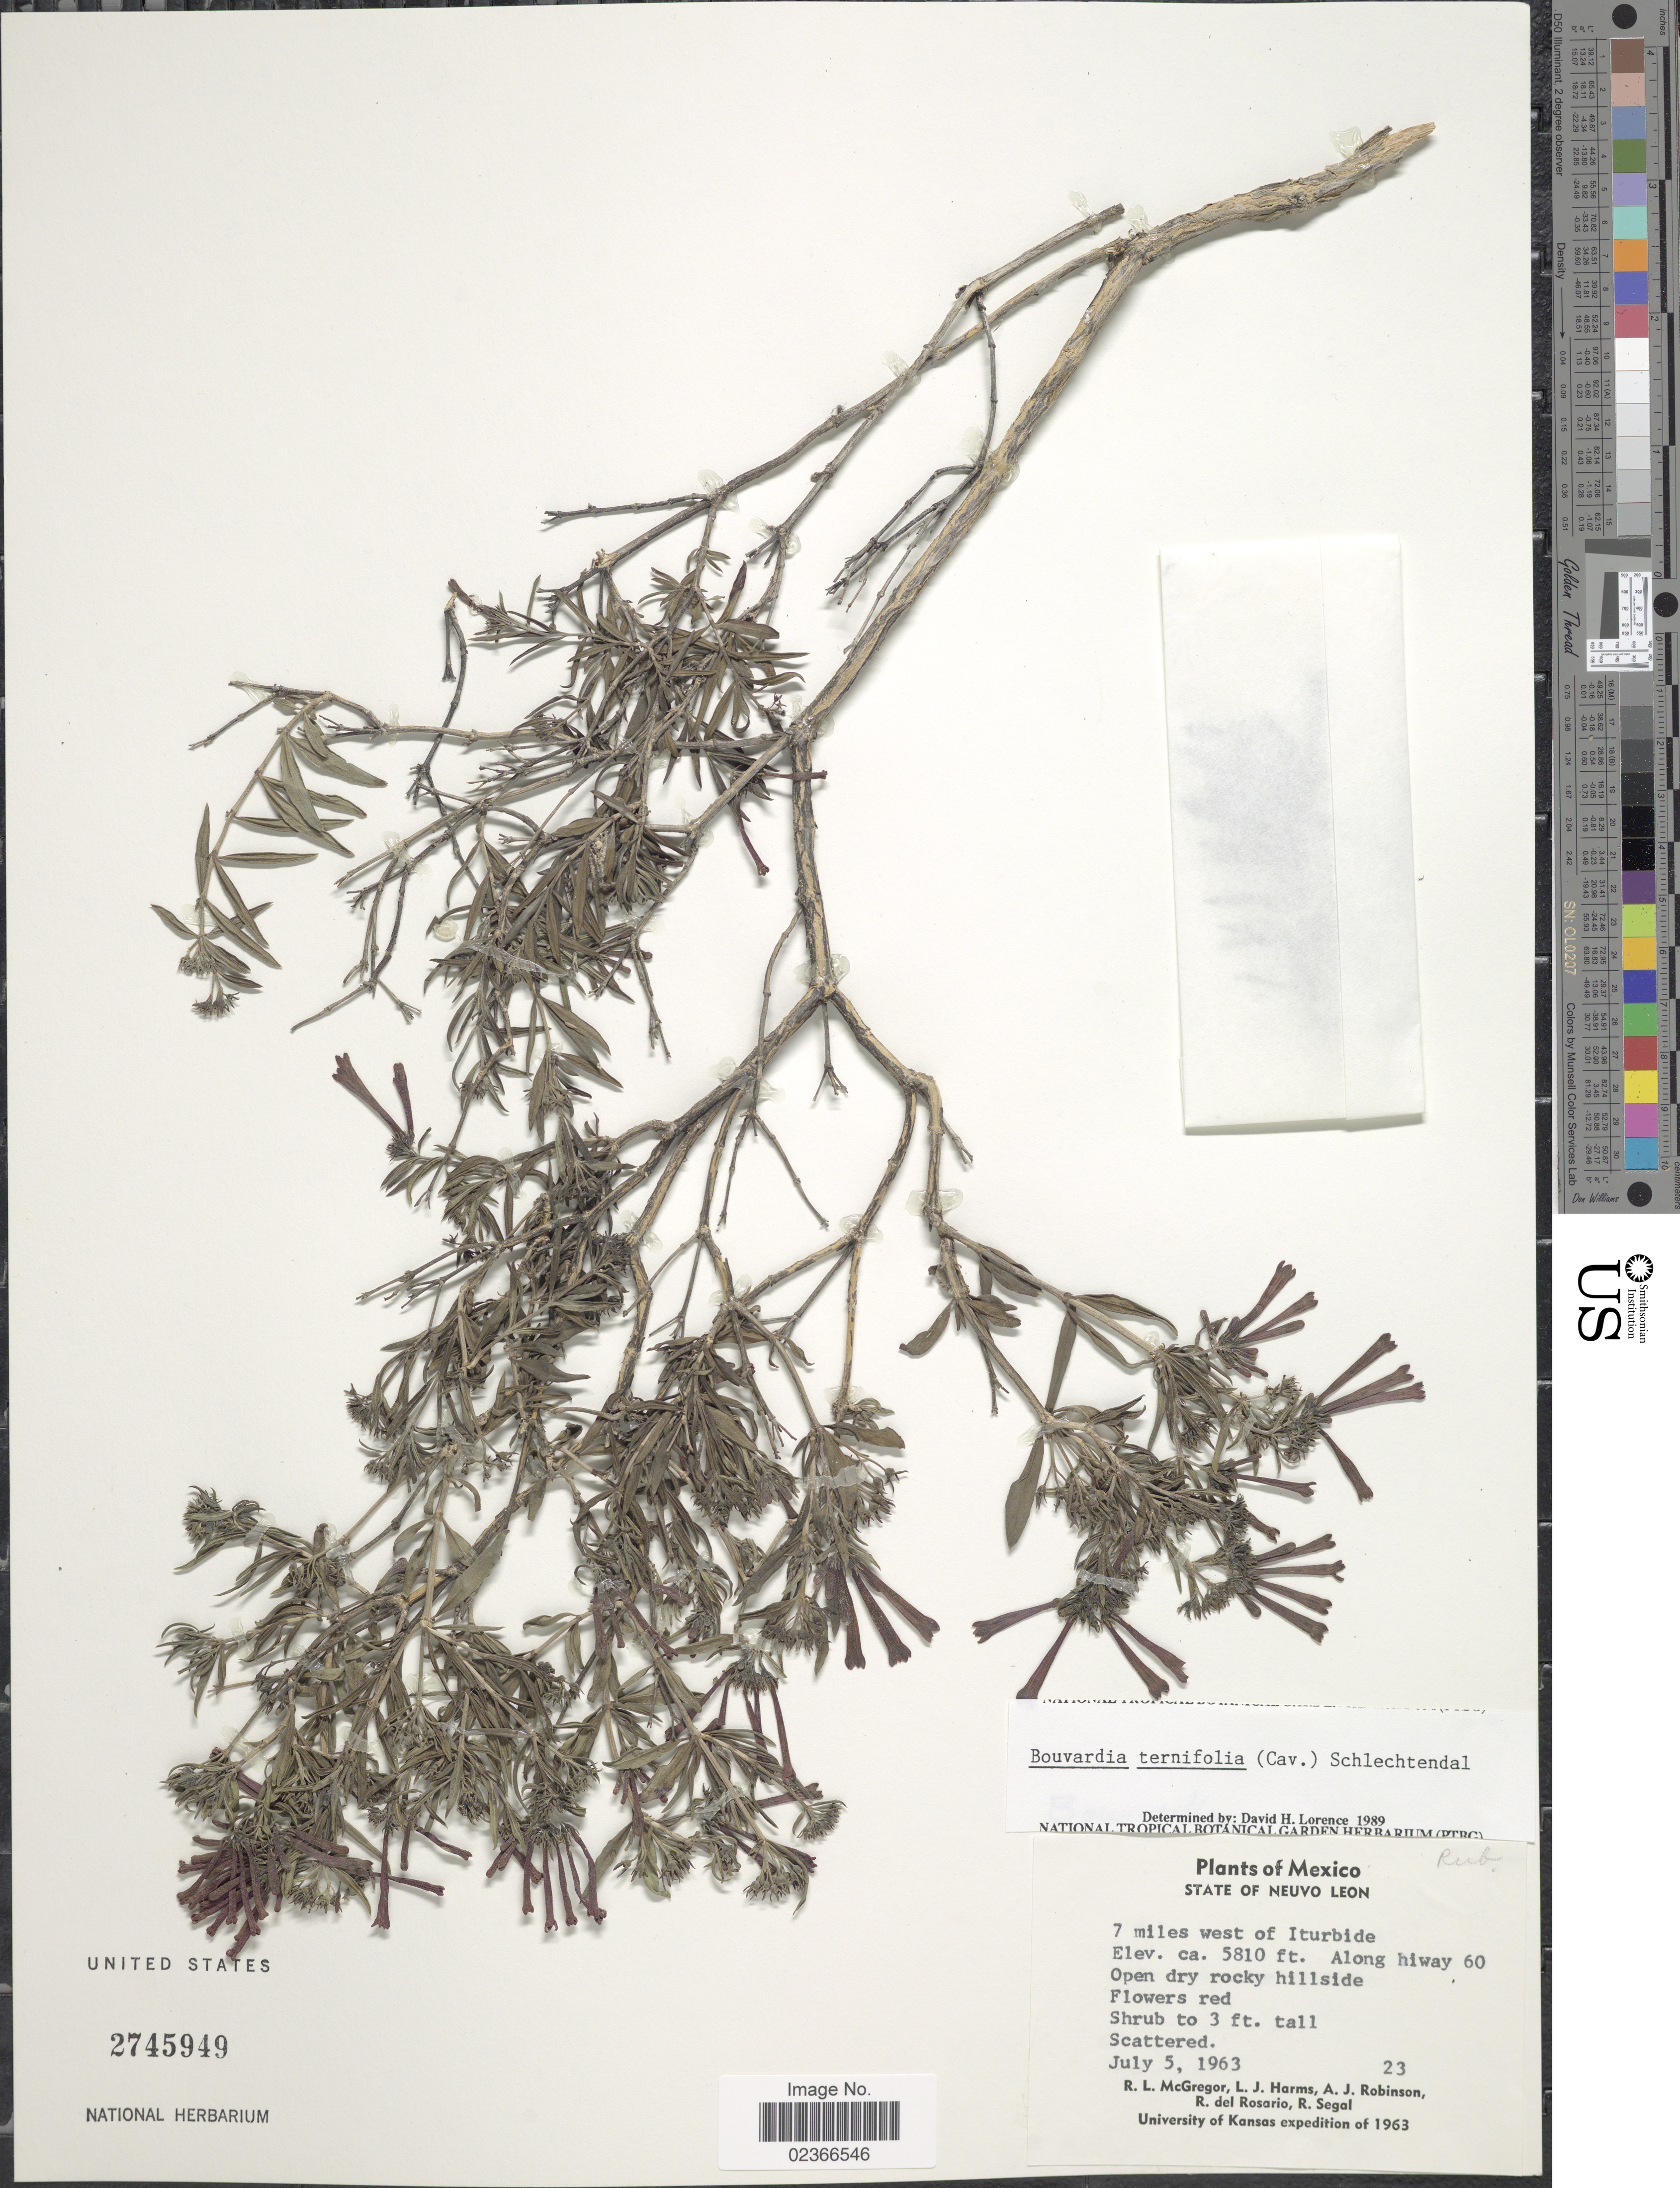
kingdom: Plantae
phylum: Tracheophyta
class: Magnoliopsida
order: Gentianales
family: Rubiaceae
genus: Bouvardia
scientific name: Bouvardia ternifolia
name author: (Cav.) Schltdl.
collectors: R. McGregor, L. Harms, A. J. Robinson, R. del Rosario & R. Segal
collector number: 23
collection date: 1963-07-05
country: Mexico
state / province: Nuevo León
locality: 7 miles west of Iturbide. Along hiway 60.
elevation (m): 1771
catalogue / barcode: US 2745949